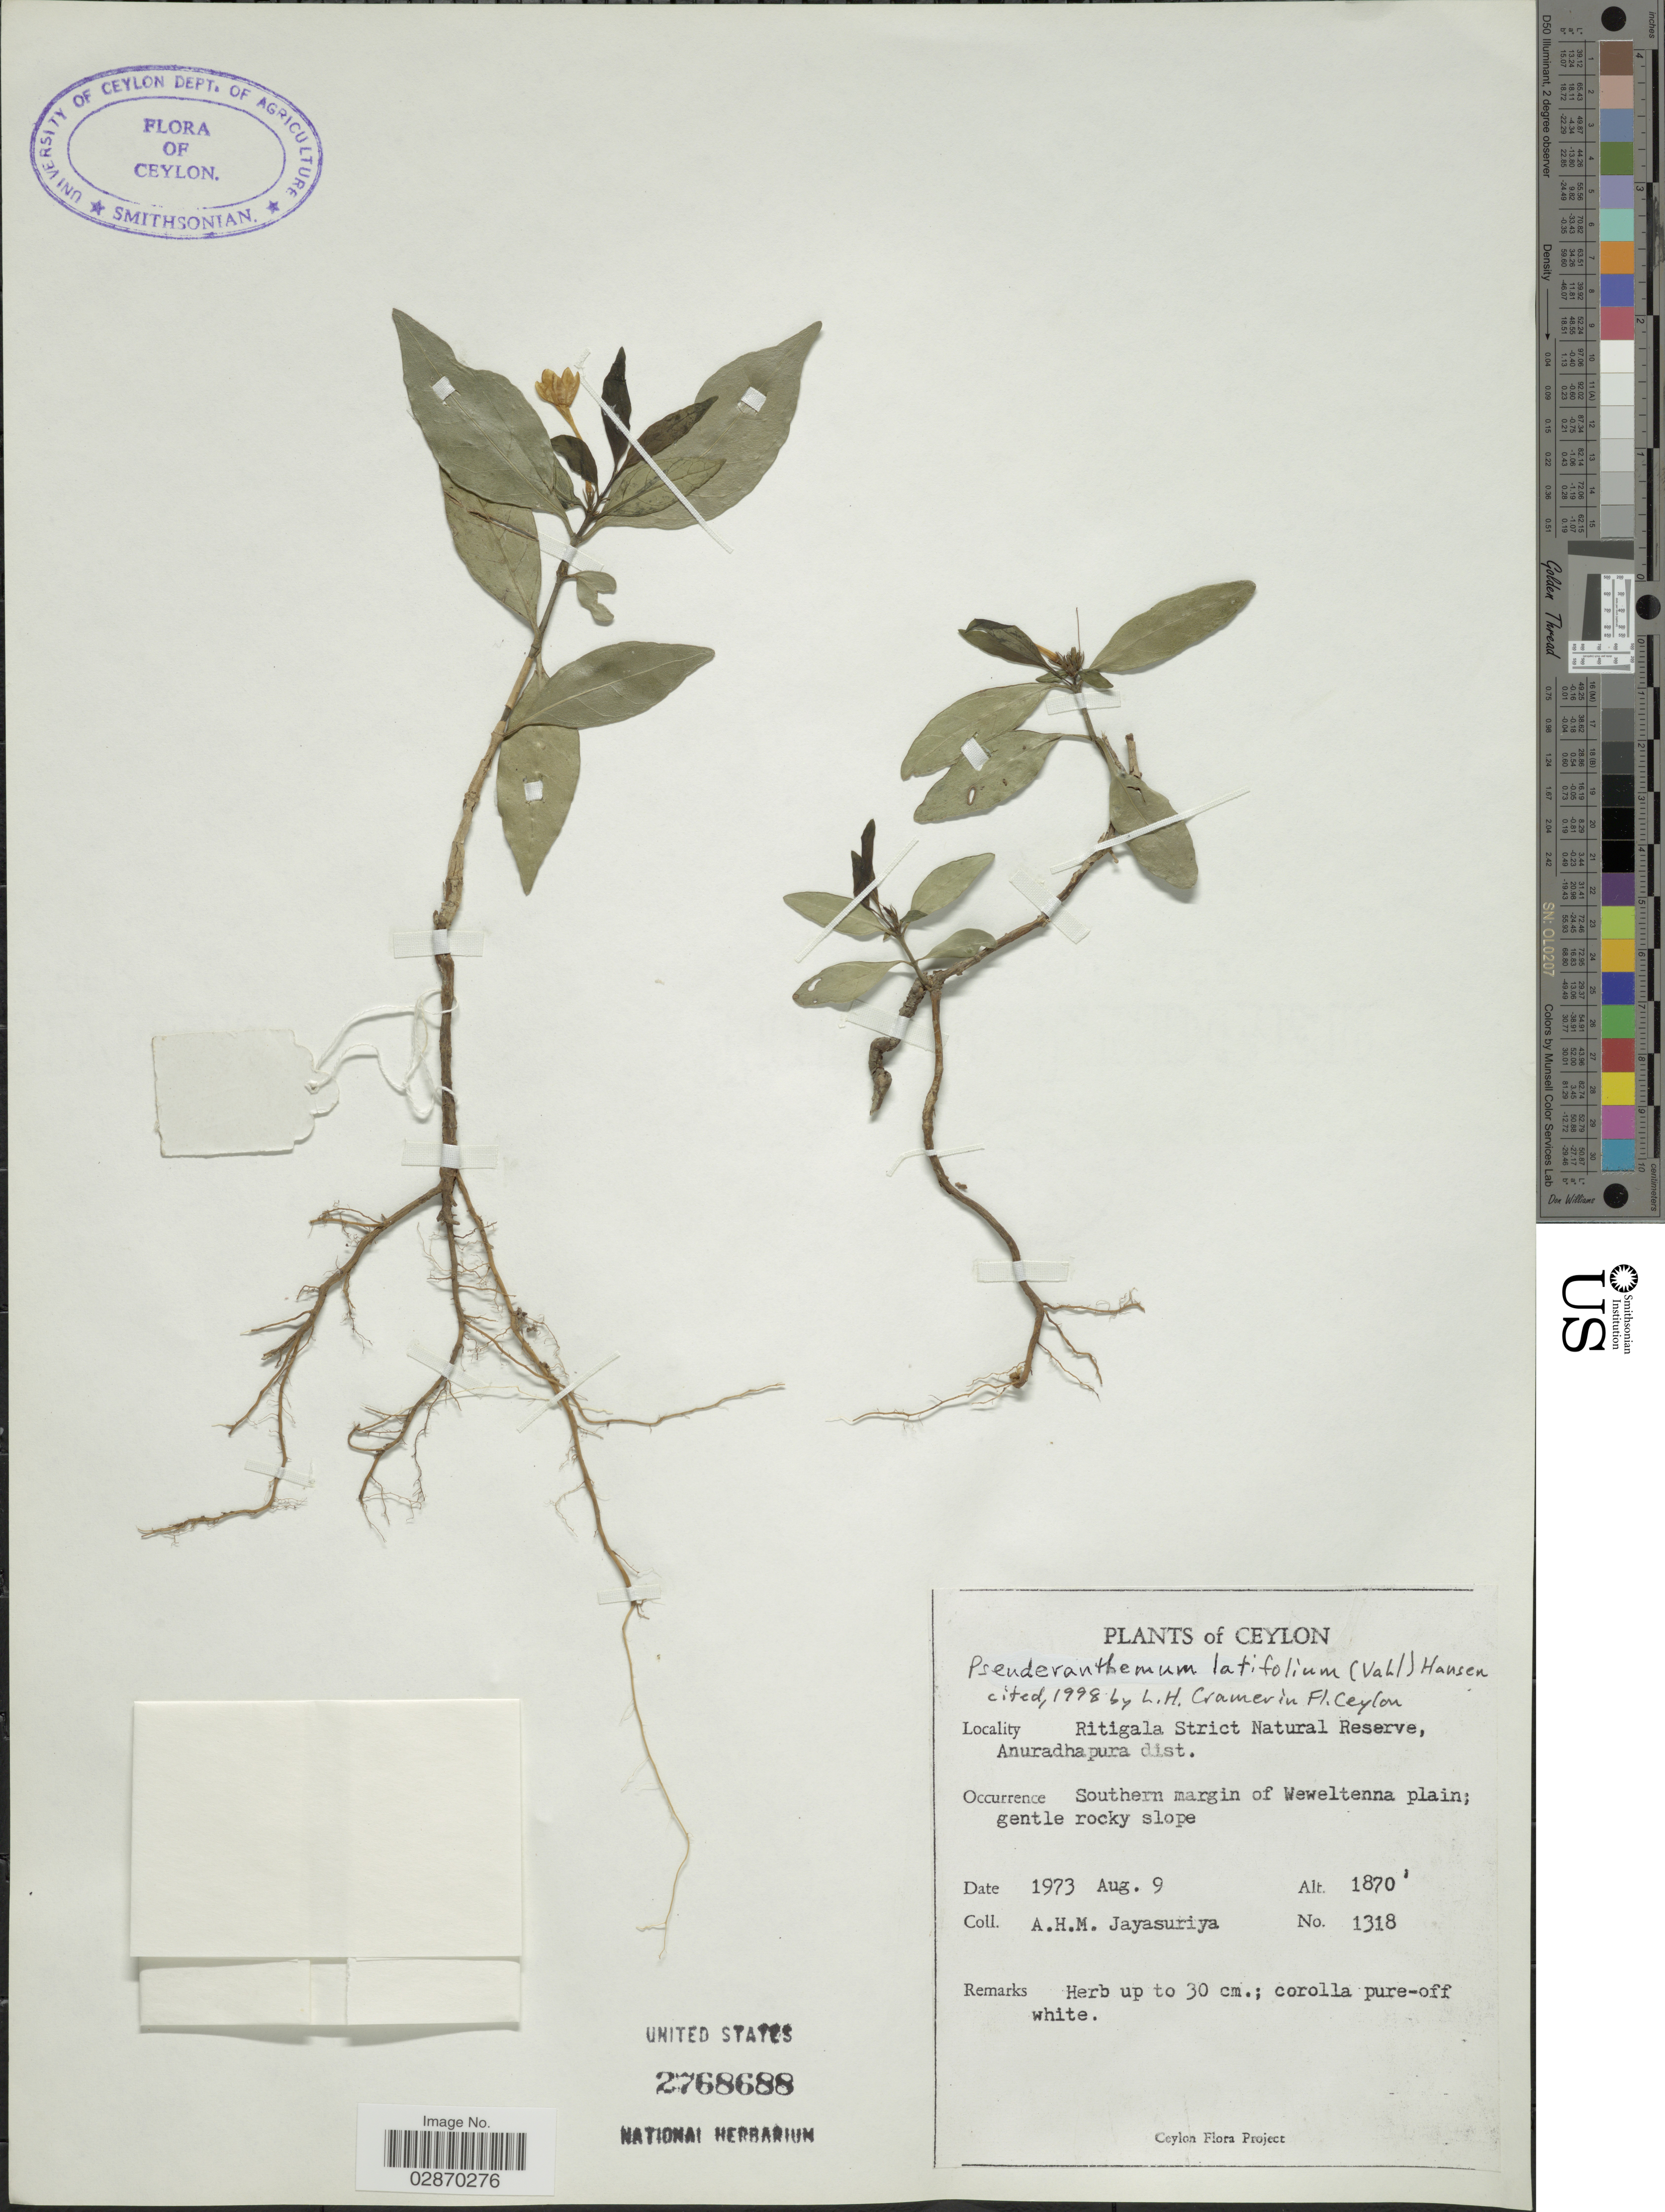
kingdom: Plantae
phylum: Tracheophyta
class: Magnoliopsida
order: Lamiales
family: Acanthaceae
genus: Pseuderanthemum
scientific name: Pseuderanthemum latifolium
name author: (Vahl) B. Hansen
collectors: A. H. Jayasuriya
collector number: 1318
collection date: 1973-08-09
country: Sri Lanka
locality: Ceylon. Ritigala Strict Natural Reserve, Anuradhapura dist. Southern margin of Weweltenna plain.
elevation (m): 570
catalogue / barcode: US 2768688